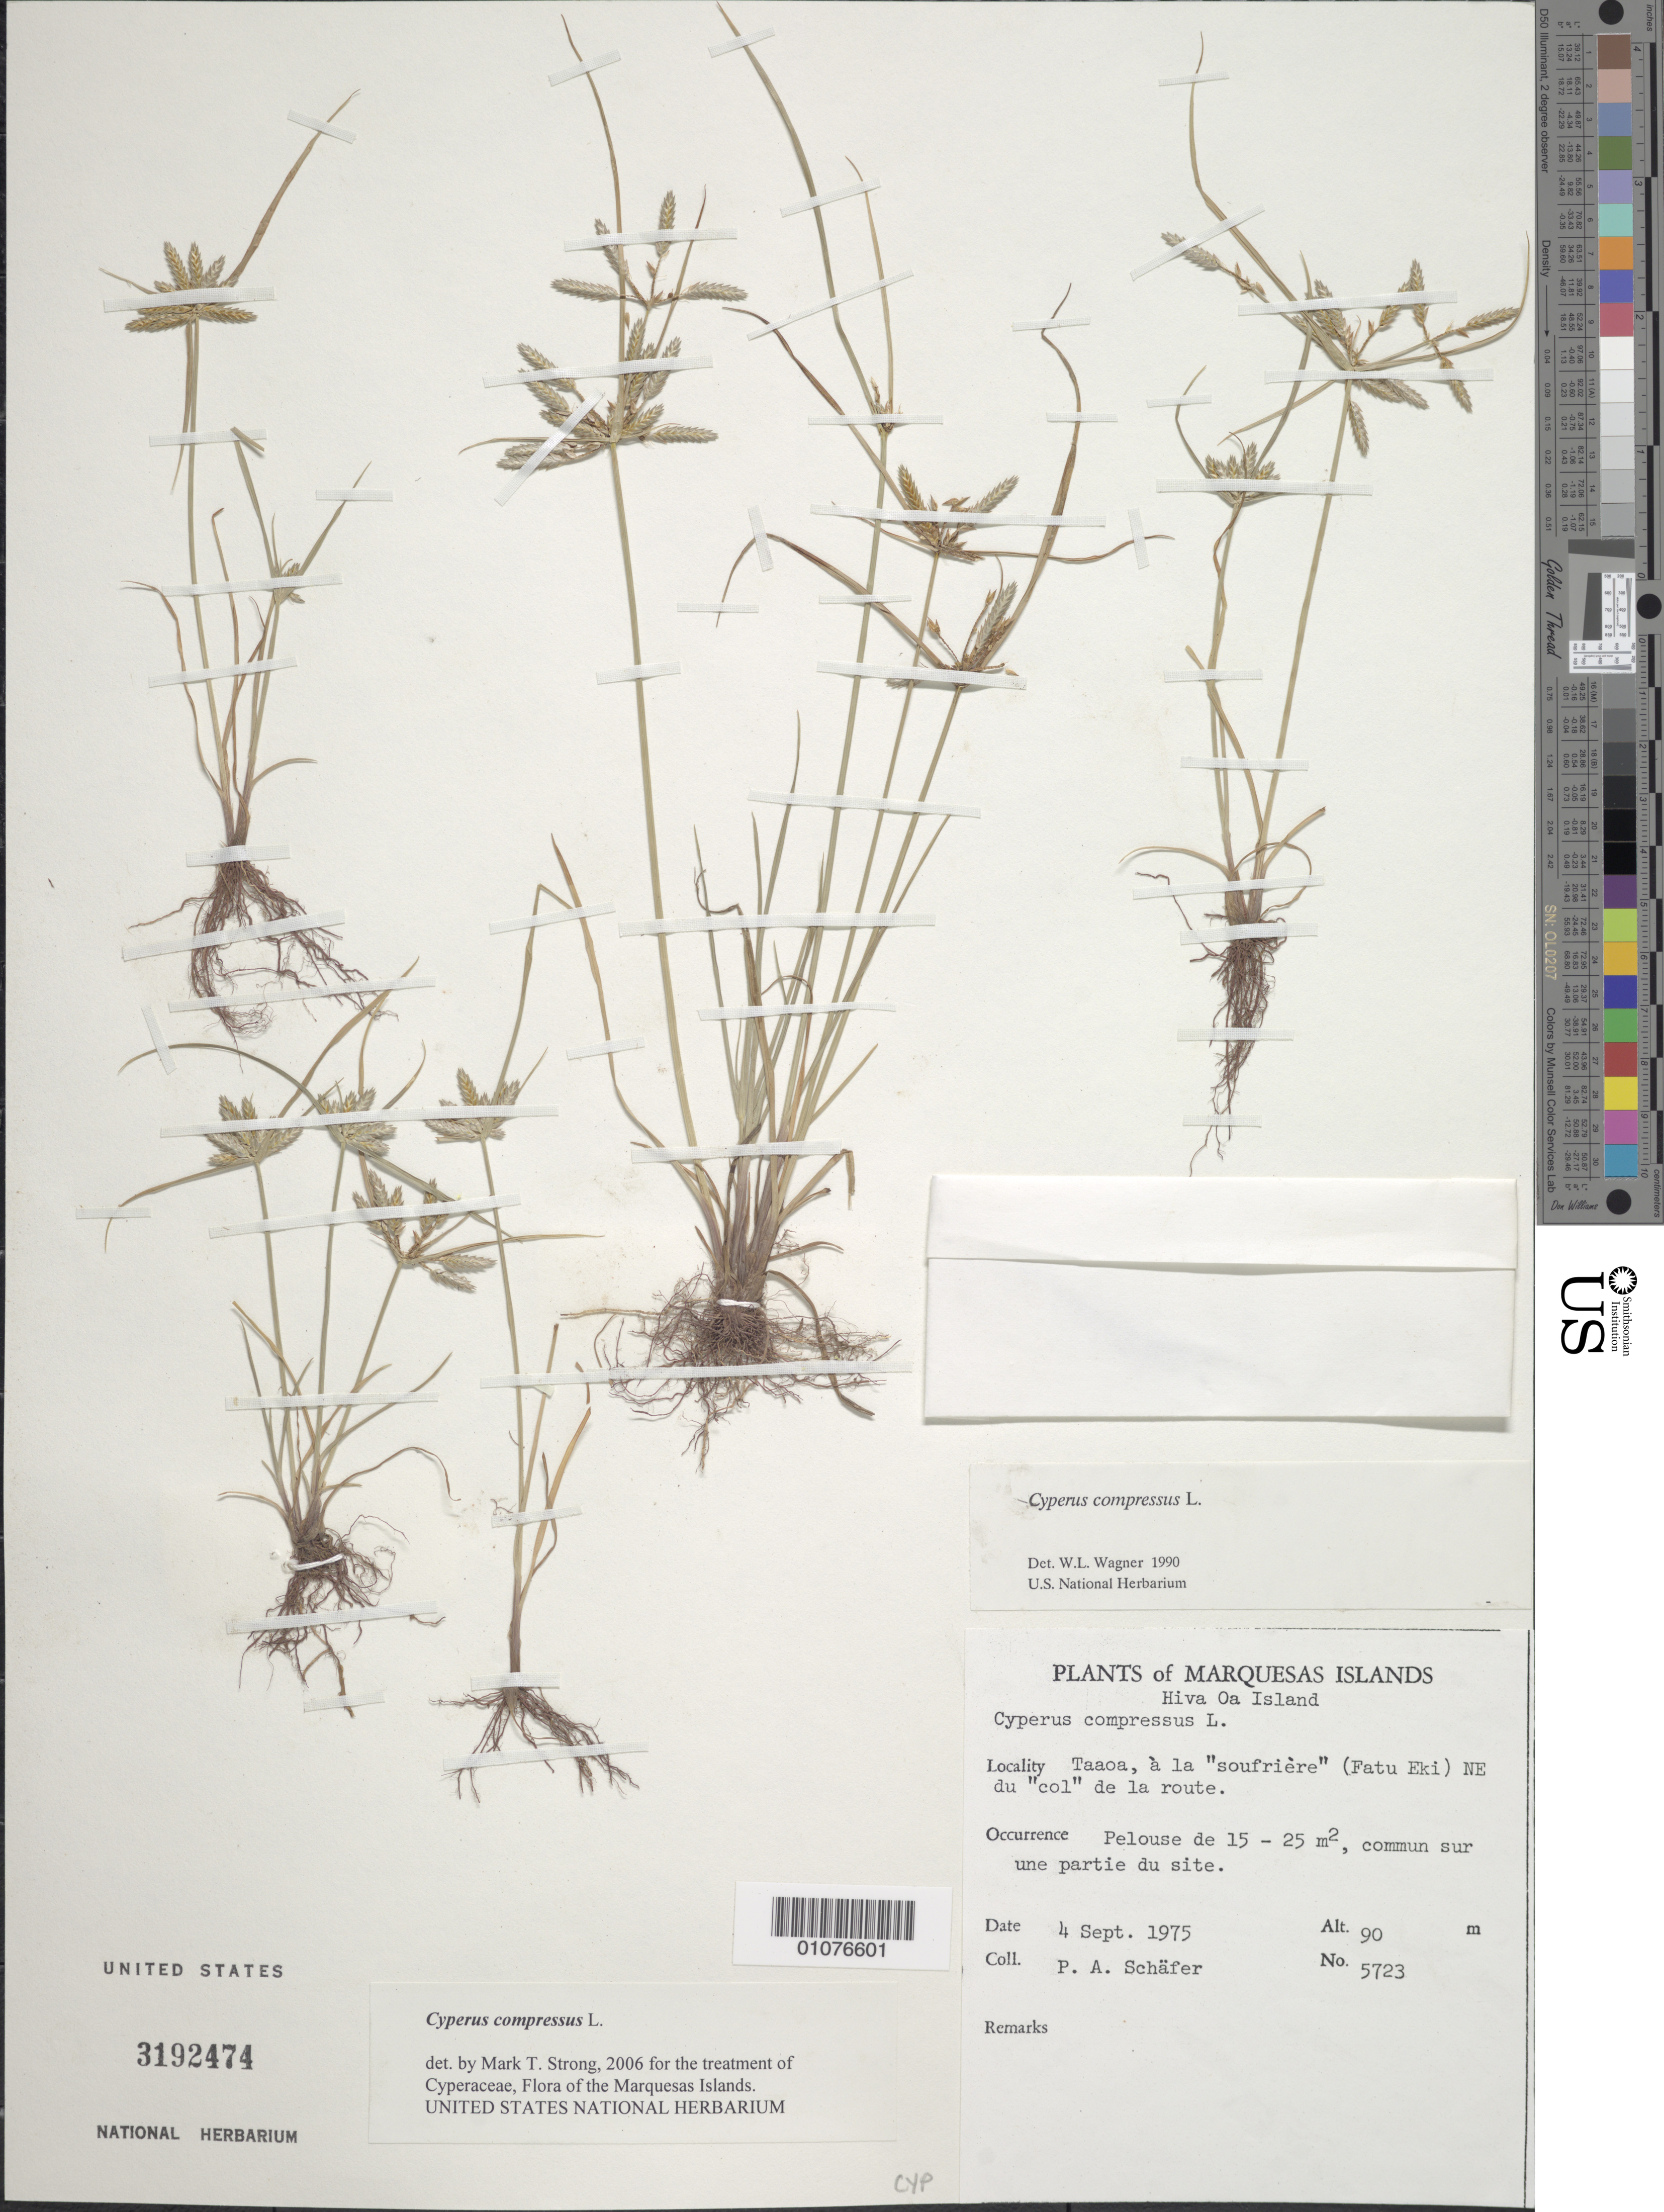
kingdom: Plantae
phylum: Tracheophyta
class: Liliopsida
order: Poales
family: Cyperaceae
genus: Cyperus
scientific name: Cyperus compressus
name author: L.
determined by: Strong, M. T., (US), Smithsonian Institution - National Museum of Natural History (UNITED STATES)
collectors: P. A. Schäfer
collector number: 5723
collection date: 1975-09-04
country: French Polynesia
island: Hiva Oa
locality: Taaoa, à la "soufrière" (Fatu Eki) NE de "col" de la route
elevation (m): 90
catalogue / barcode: US 3192474